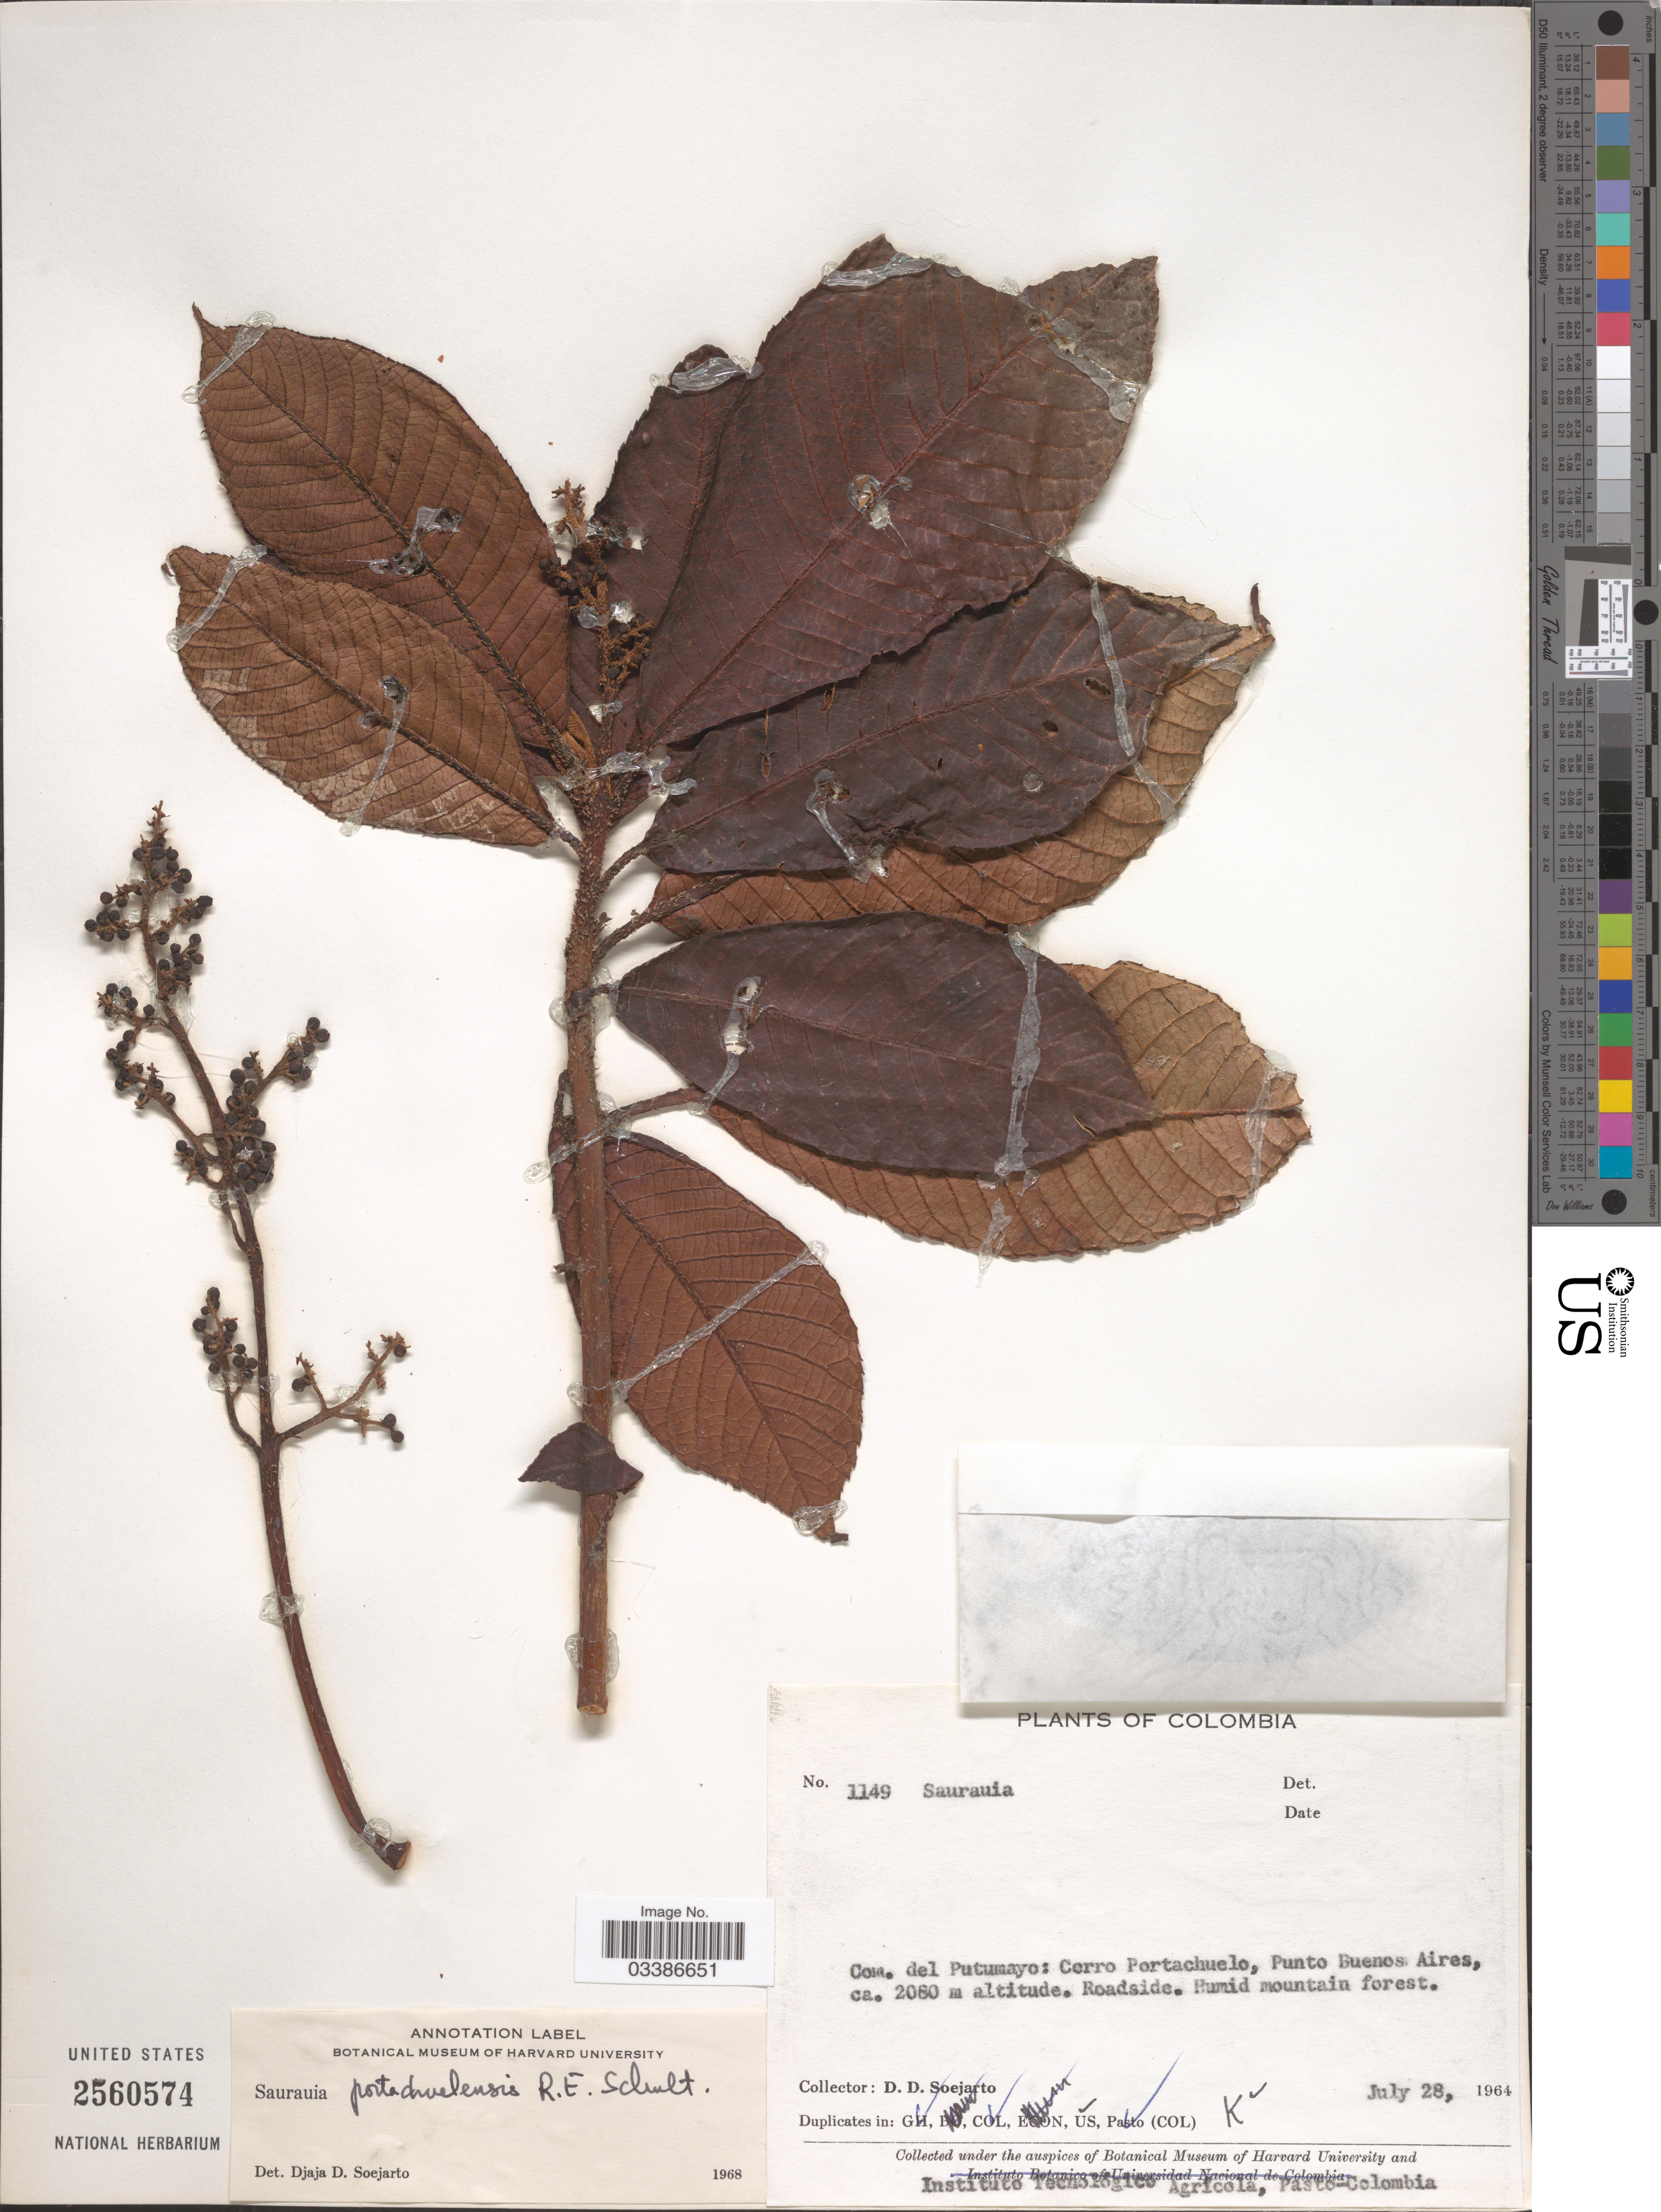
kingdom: Plantae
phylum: Tracheophyta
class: Magnoliopsida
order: Ericales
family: Actinidiaceae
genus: Saurauia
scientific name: Saurauia portachuelensis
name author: R.E. Schult.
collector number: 1149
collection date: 1964-07-28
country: Colombia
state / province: Putumayo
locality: Com. del Putumayo: Cerro Portachuelo, Punto de Buenos Aires.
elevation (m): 2080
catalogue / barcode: US 2560574